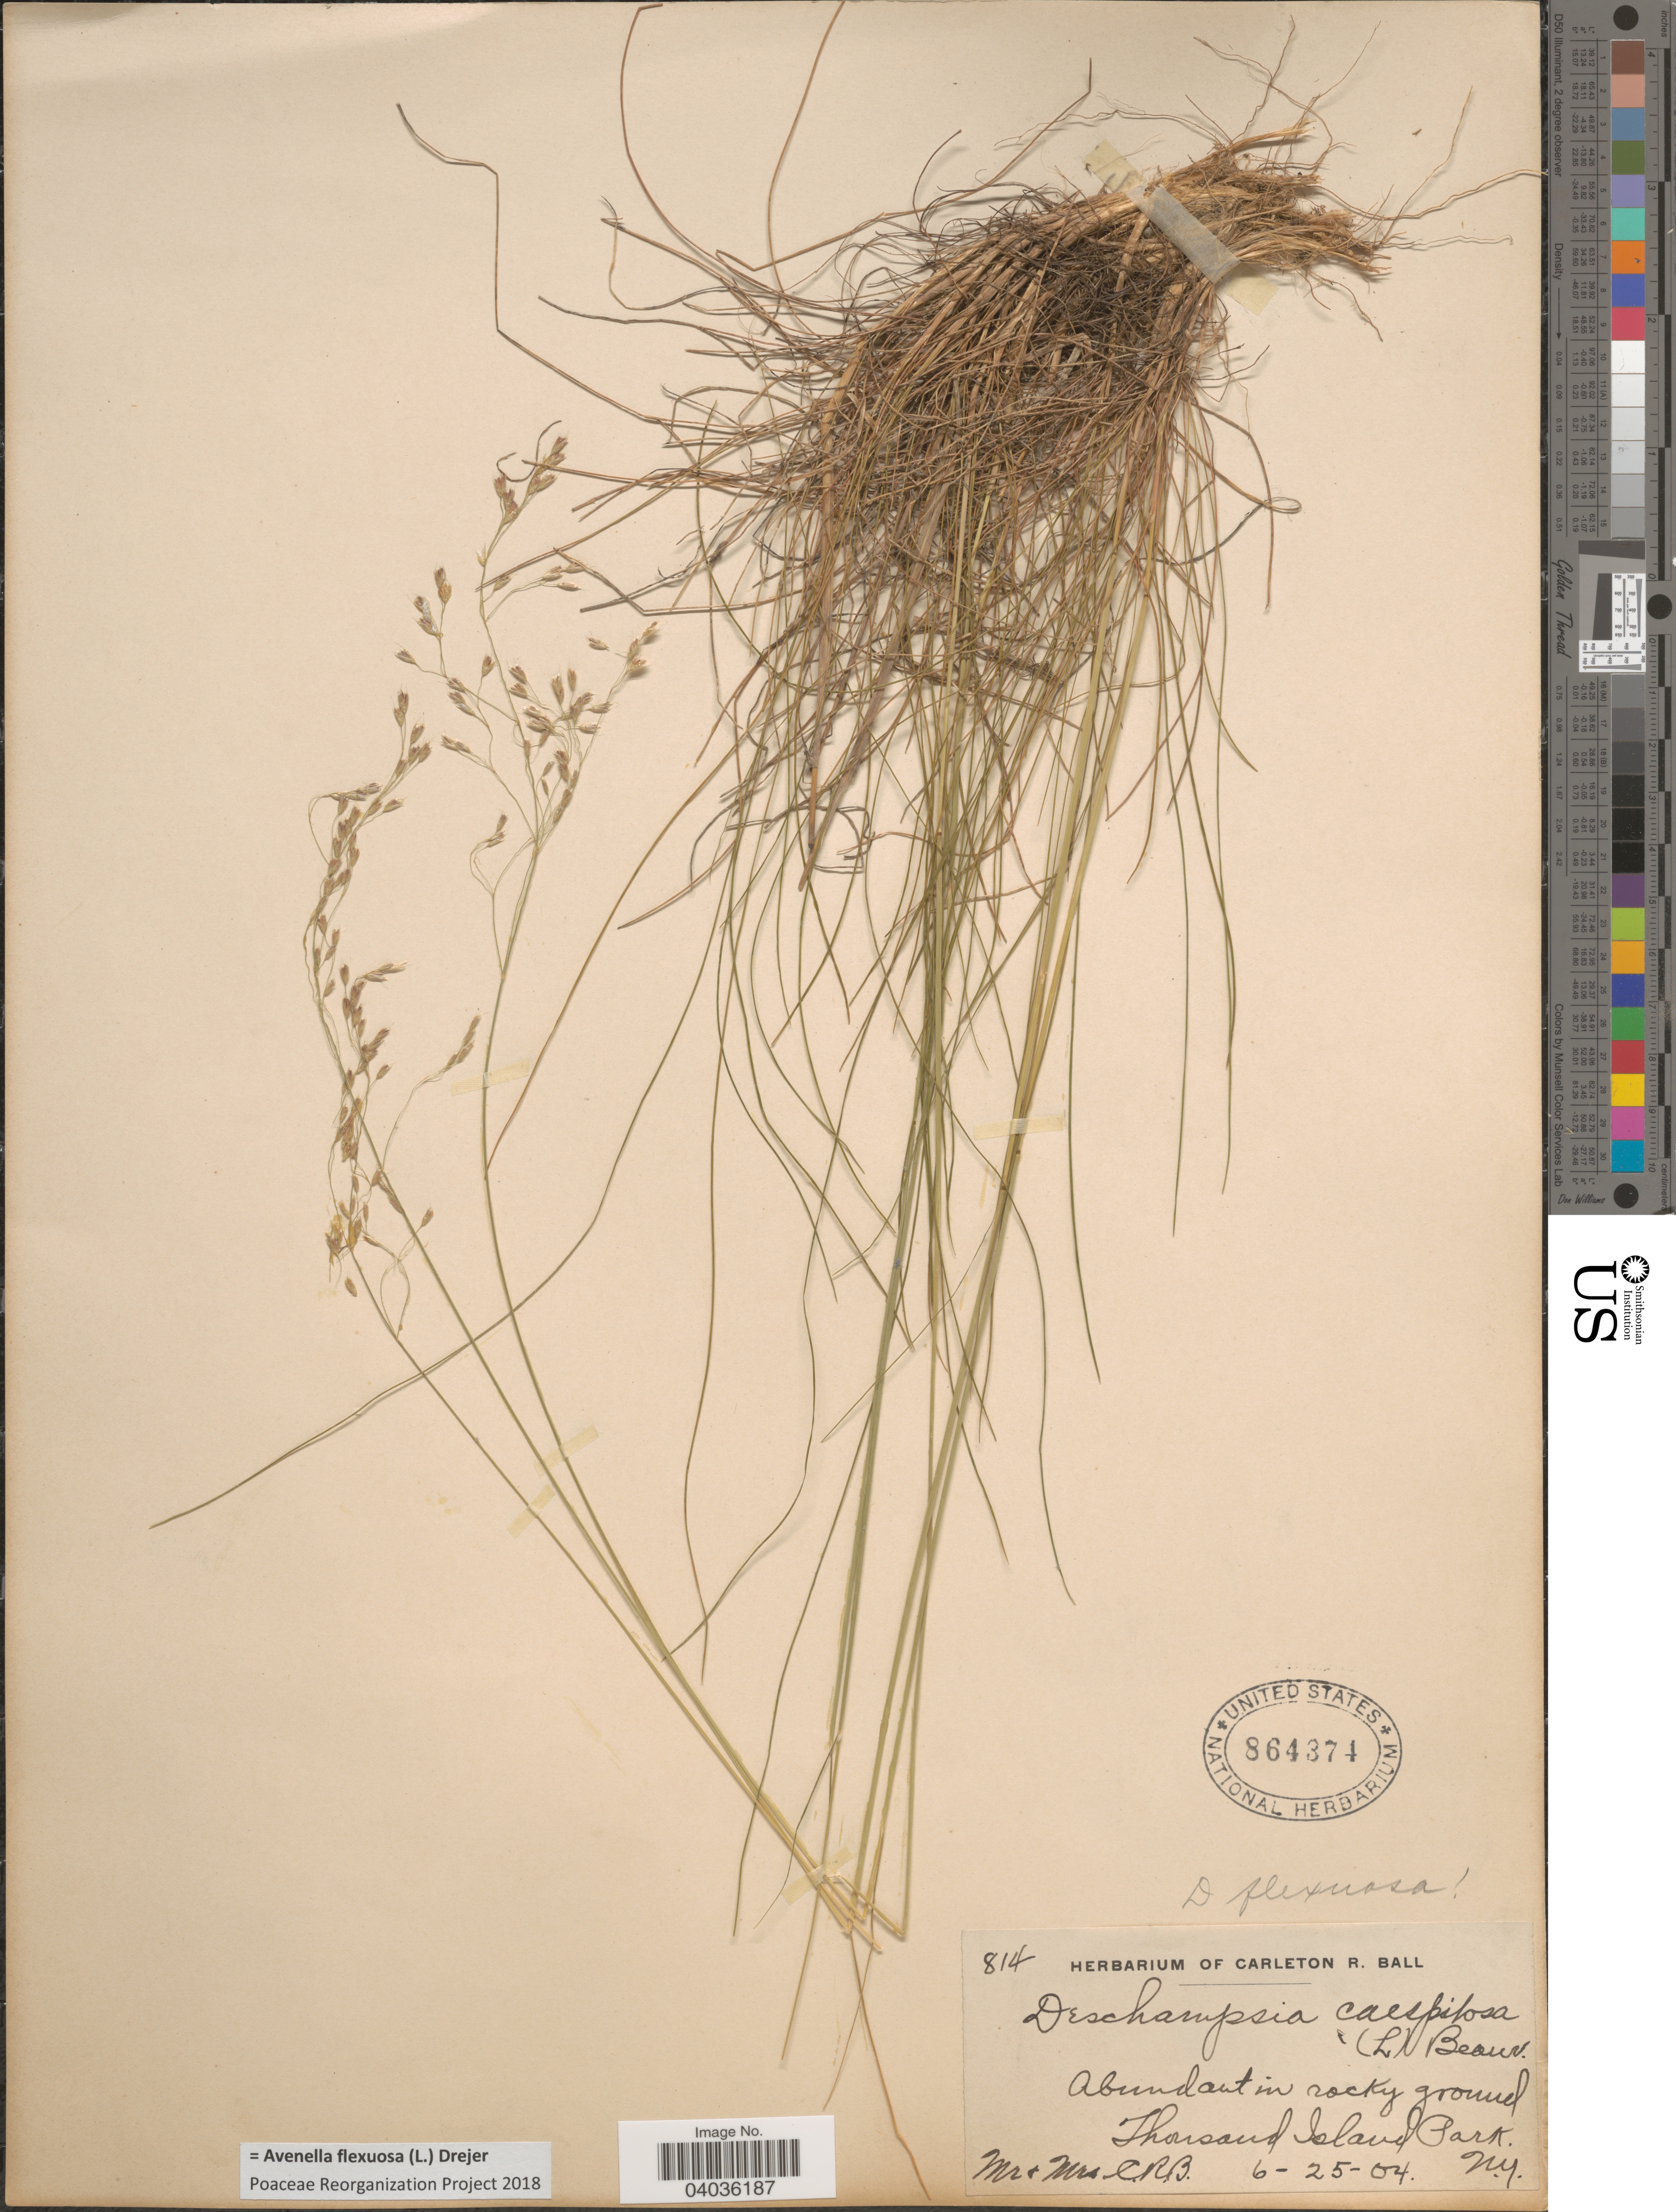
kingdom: Plantae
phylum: Tracheophyta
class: Liliopsida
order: Poales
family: Poaceae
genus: Avenella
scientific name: Avenella flexuosa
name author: (L.) Drejer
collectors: C. R. Ball & C. Ball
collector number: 814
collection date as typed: Transcribed d/m/y: 25/6/4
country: United States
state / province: New York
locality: Abundant in rocky ground Thousand Island Park.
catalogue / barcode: US 864374